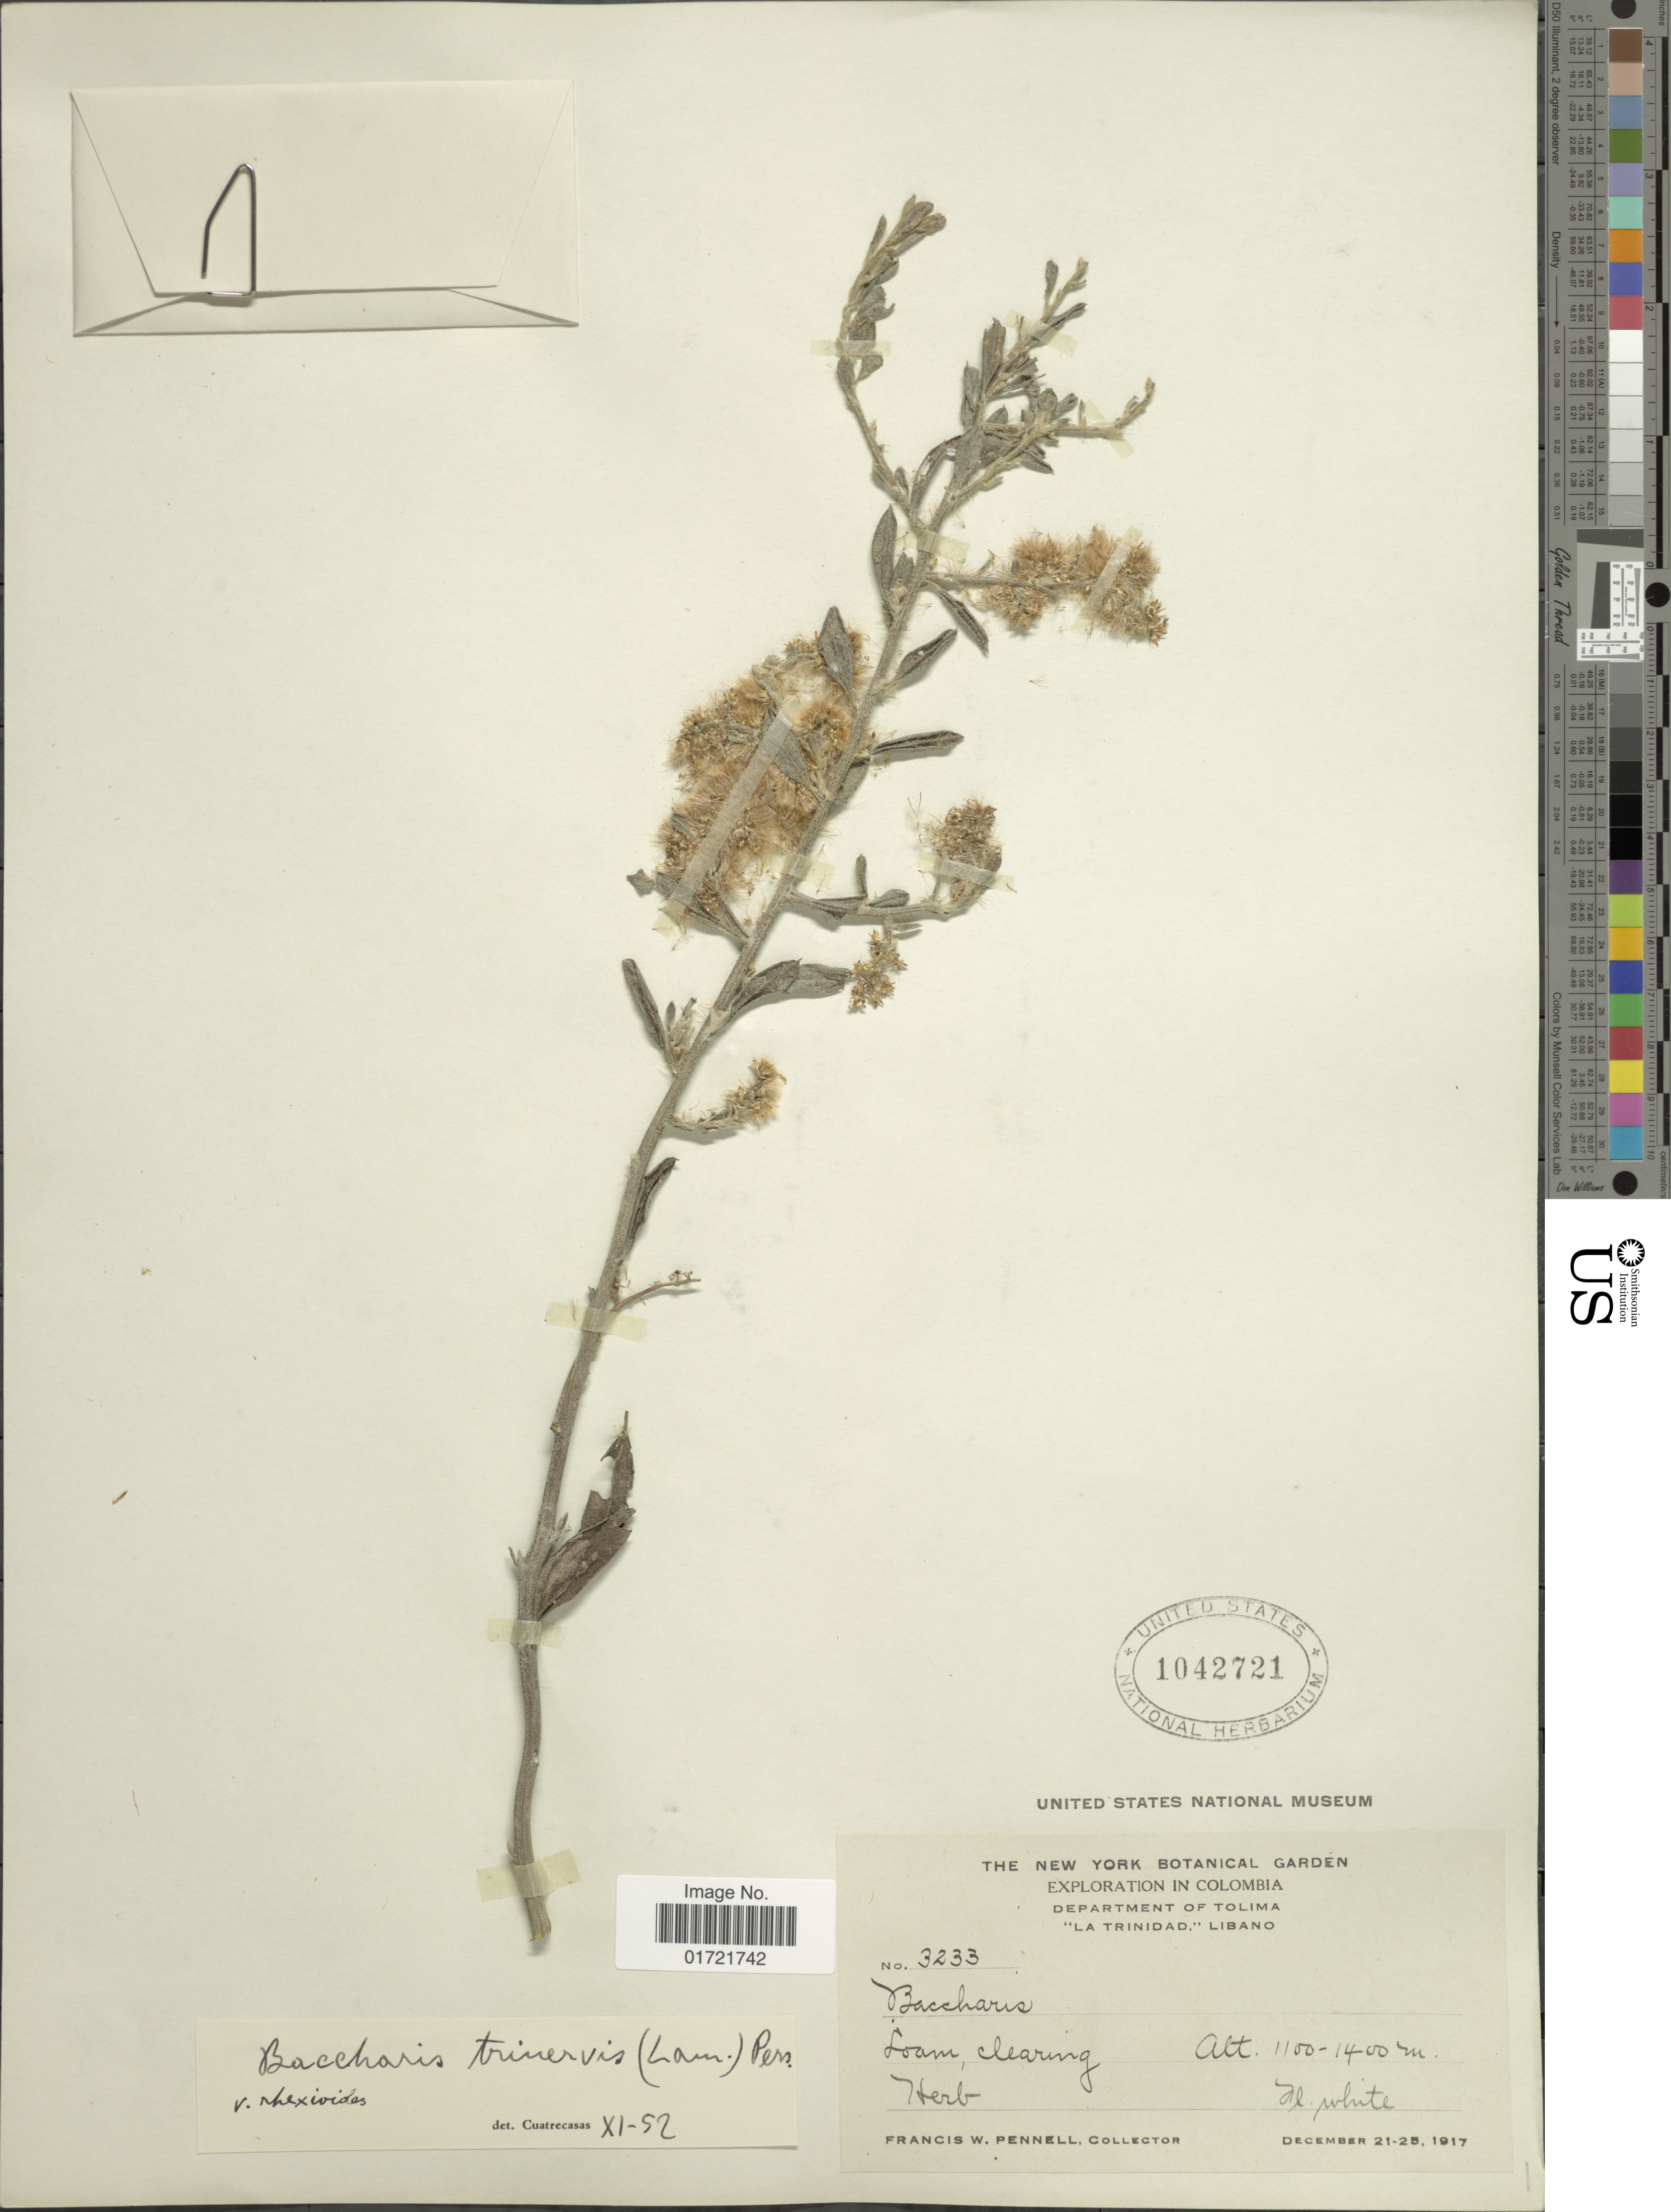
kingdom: Plantae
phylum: Tracheophyta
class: Magnoliopsida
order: Asterales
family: Asteraceae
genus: Baccharis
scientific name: Baccharis trinervis var. rhexioides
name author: (Kunth) Baker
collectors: F. W. Pennell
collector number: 3233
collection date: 1917-12-21/1917-12-25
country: Colombia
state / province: Tolima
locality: Department of Tolima, "La Trinidad" , Libano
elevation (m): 1100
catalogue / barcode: US 1042721